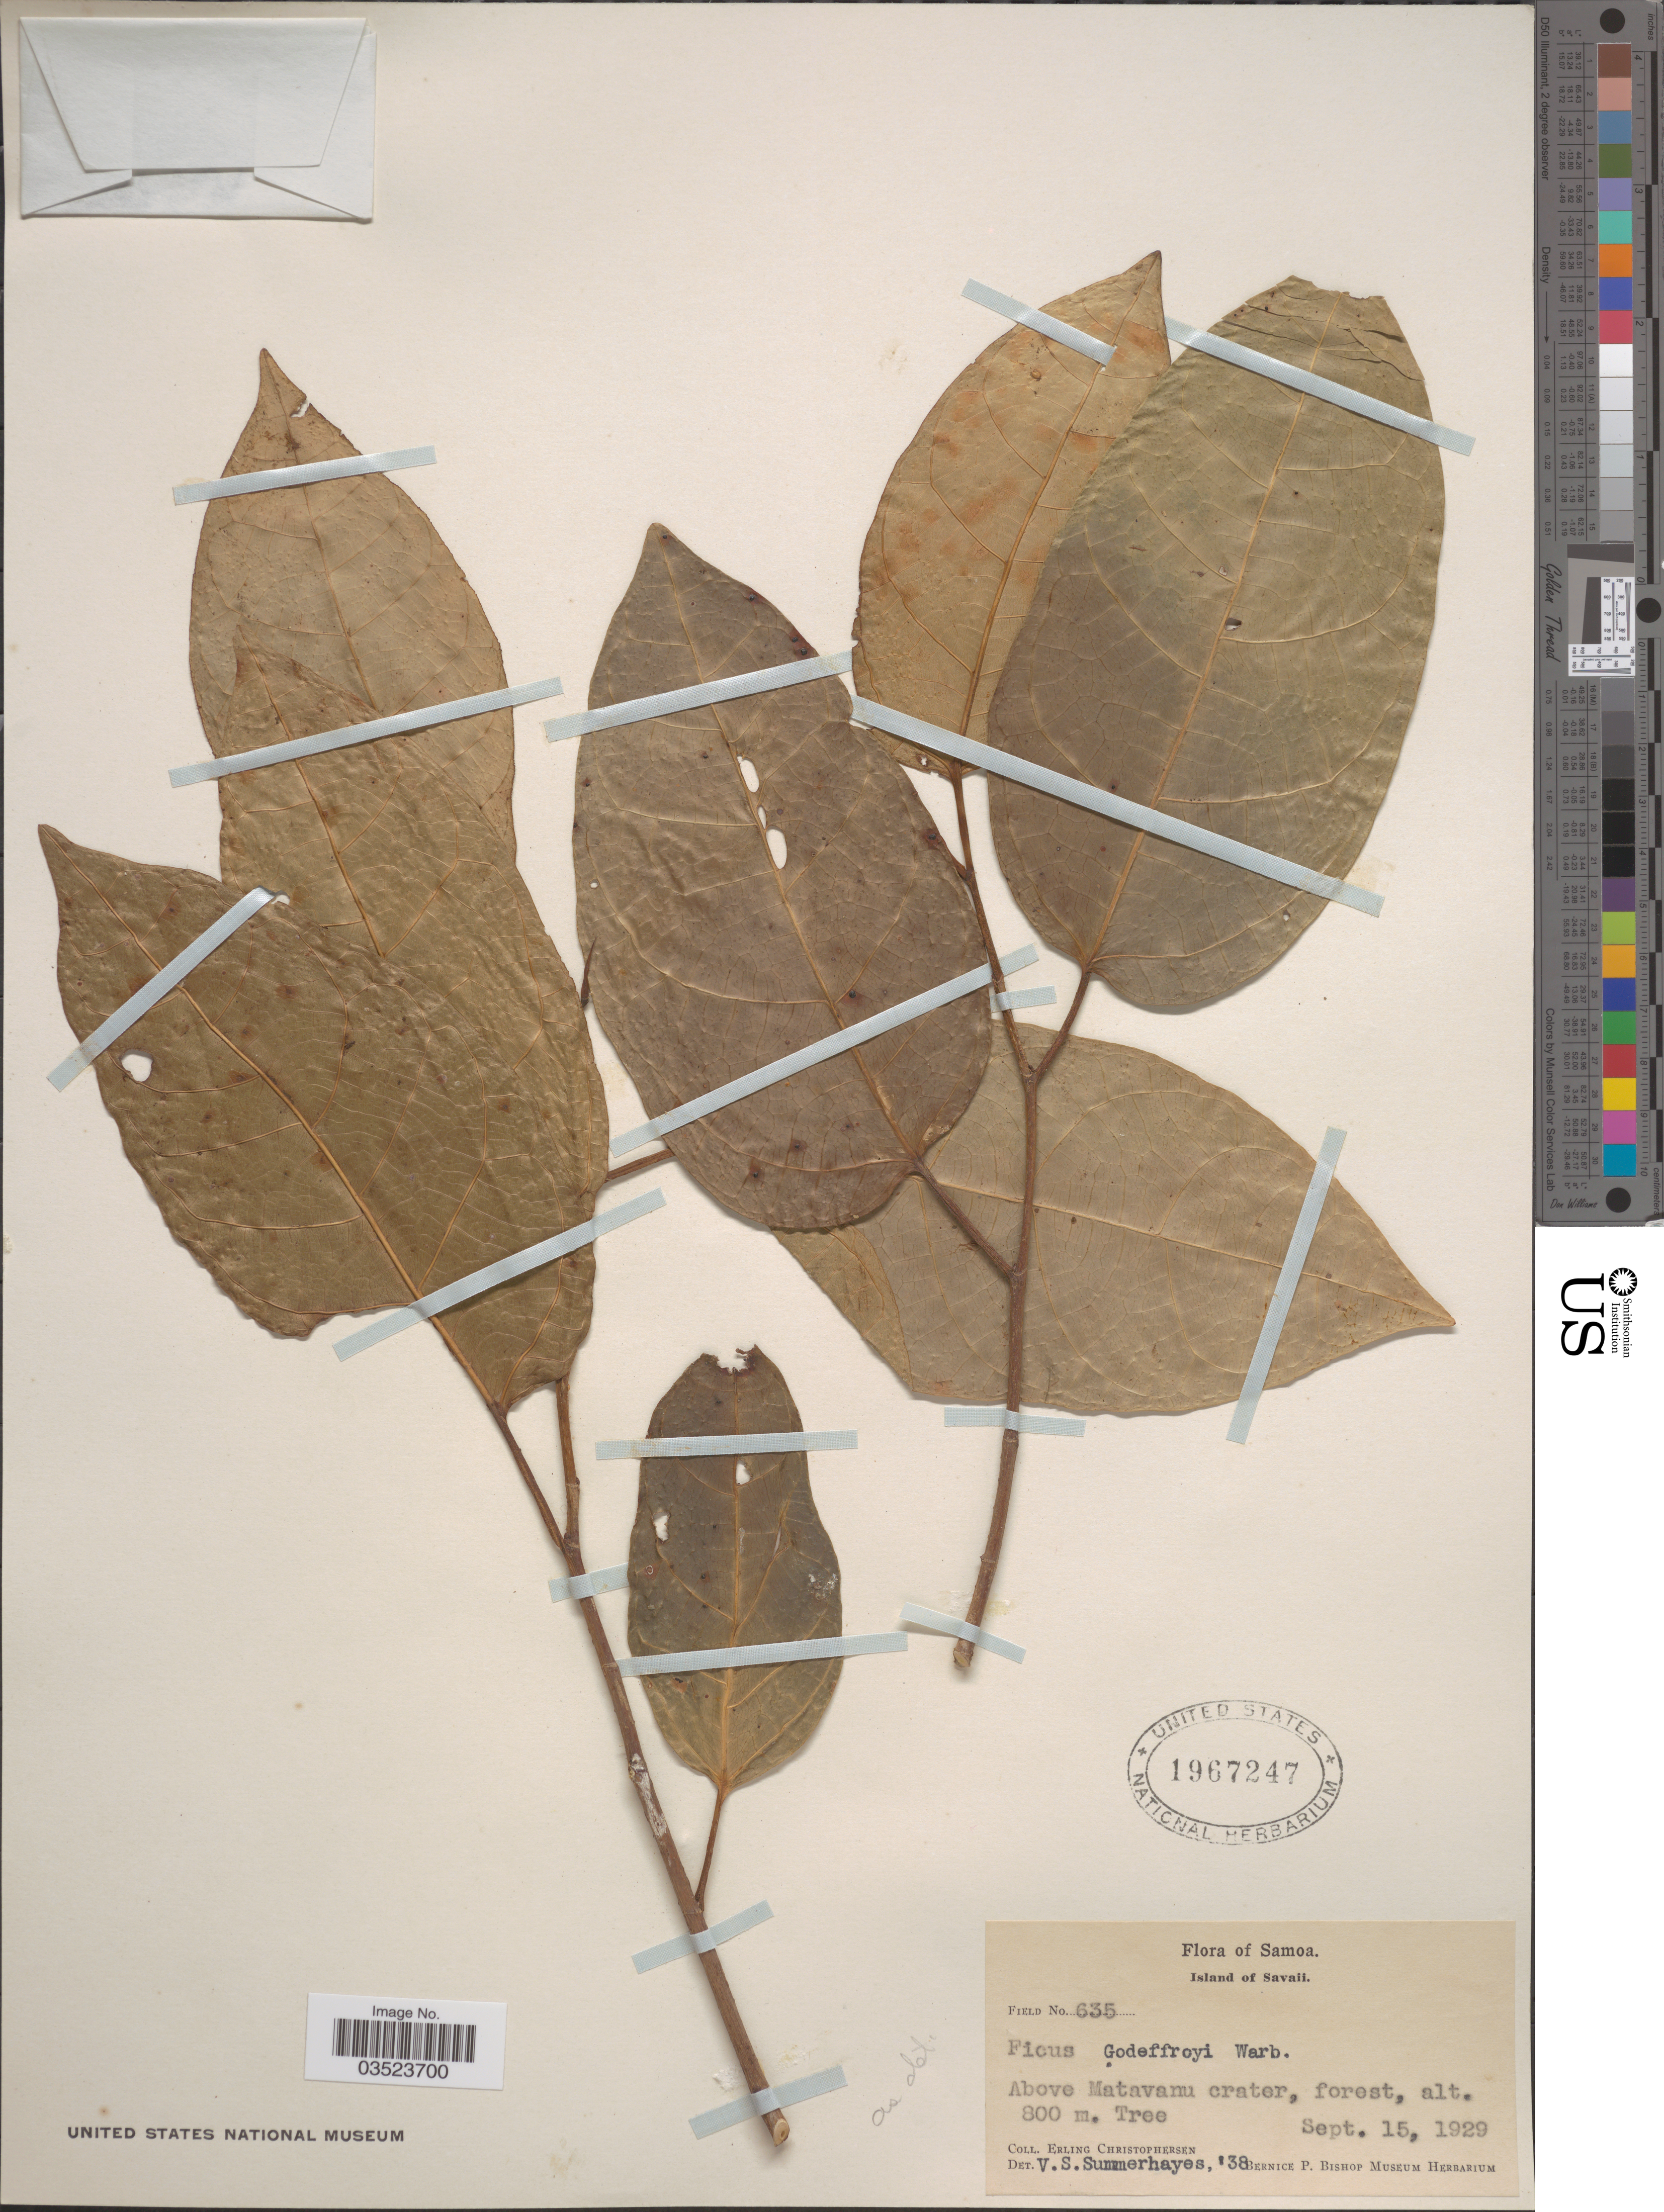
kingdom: Plantae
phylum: Tracheophyta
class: Magnoliopsida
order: Rosales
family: Moraceae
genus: Ficus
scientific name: Ficus godeffroyi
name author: Warb.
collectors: E. Christophersen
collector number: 635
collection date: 1929-09-15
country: Samoa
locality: Samoa. Island of Savaii. Above Matavanu crater.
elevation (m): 800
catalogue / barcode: US 1967247